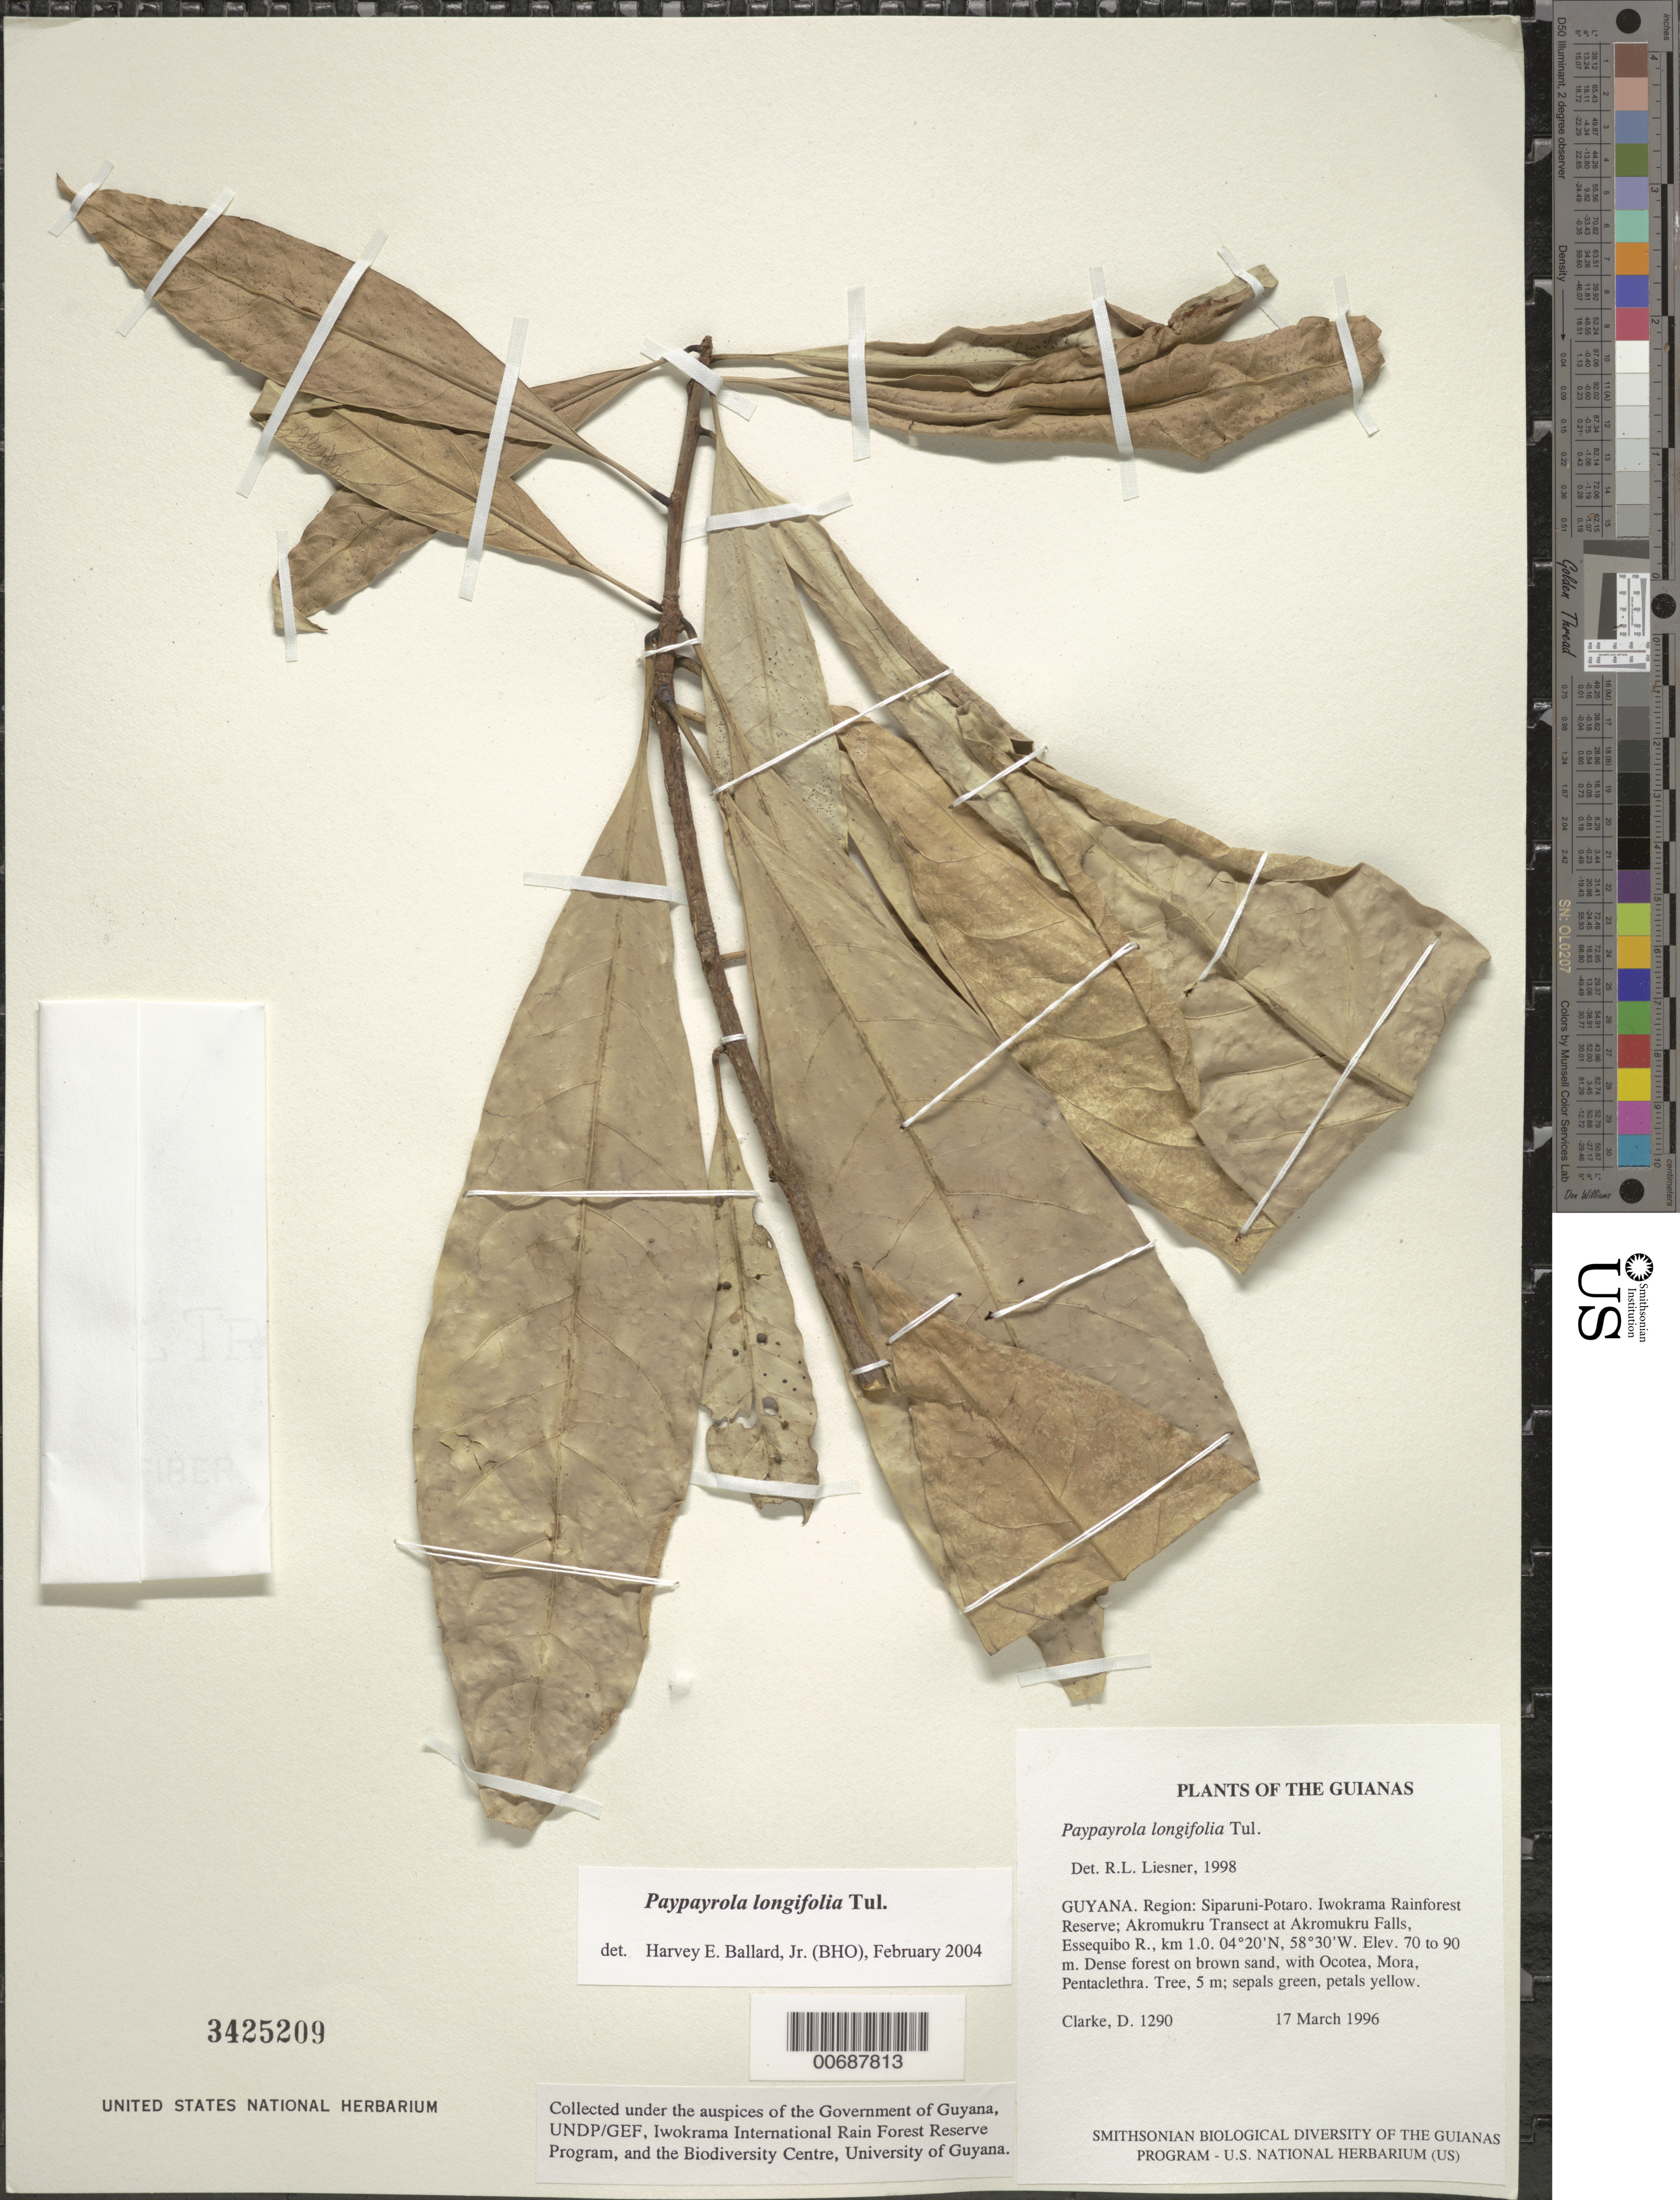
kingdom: Plantae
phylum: Tracheophyta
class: Magnoliopsida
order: Malpighiales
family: Violaceae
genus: Paypayrola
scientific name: Paypayrola longifolia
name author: Tul.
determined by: Ballard, Harvey E.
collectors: H. D. Clarke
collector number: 1290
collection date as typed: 17 March 1996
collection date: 1996-03-17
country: Guyana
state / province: Potaro-Siparuni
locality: Iwokrama Rainforest Reserve; Akromukru Transect at Akromukru Falls, Essequibo R., km 1.0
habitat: Dense forest on brown sand, with Ocotea, Mora, Pentaclethra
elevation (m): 70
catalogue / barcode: US 3425209